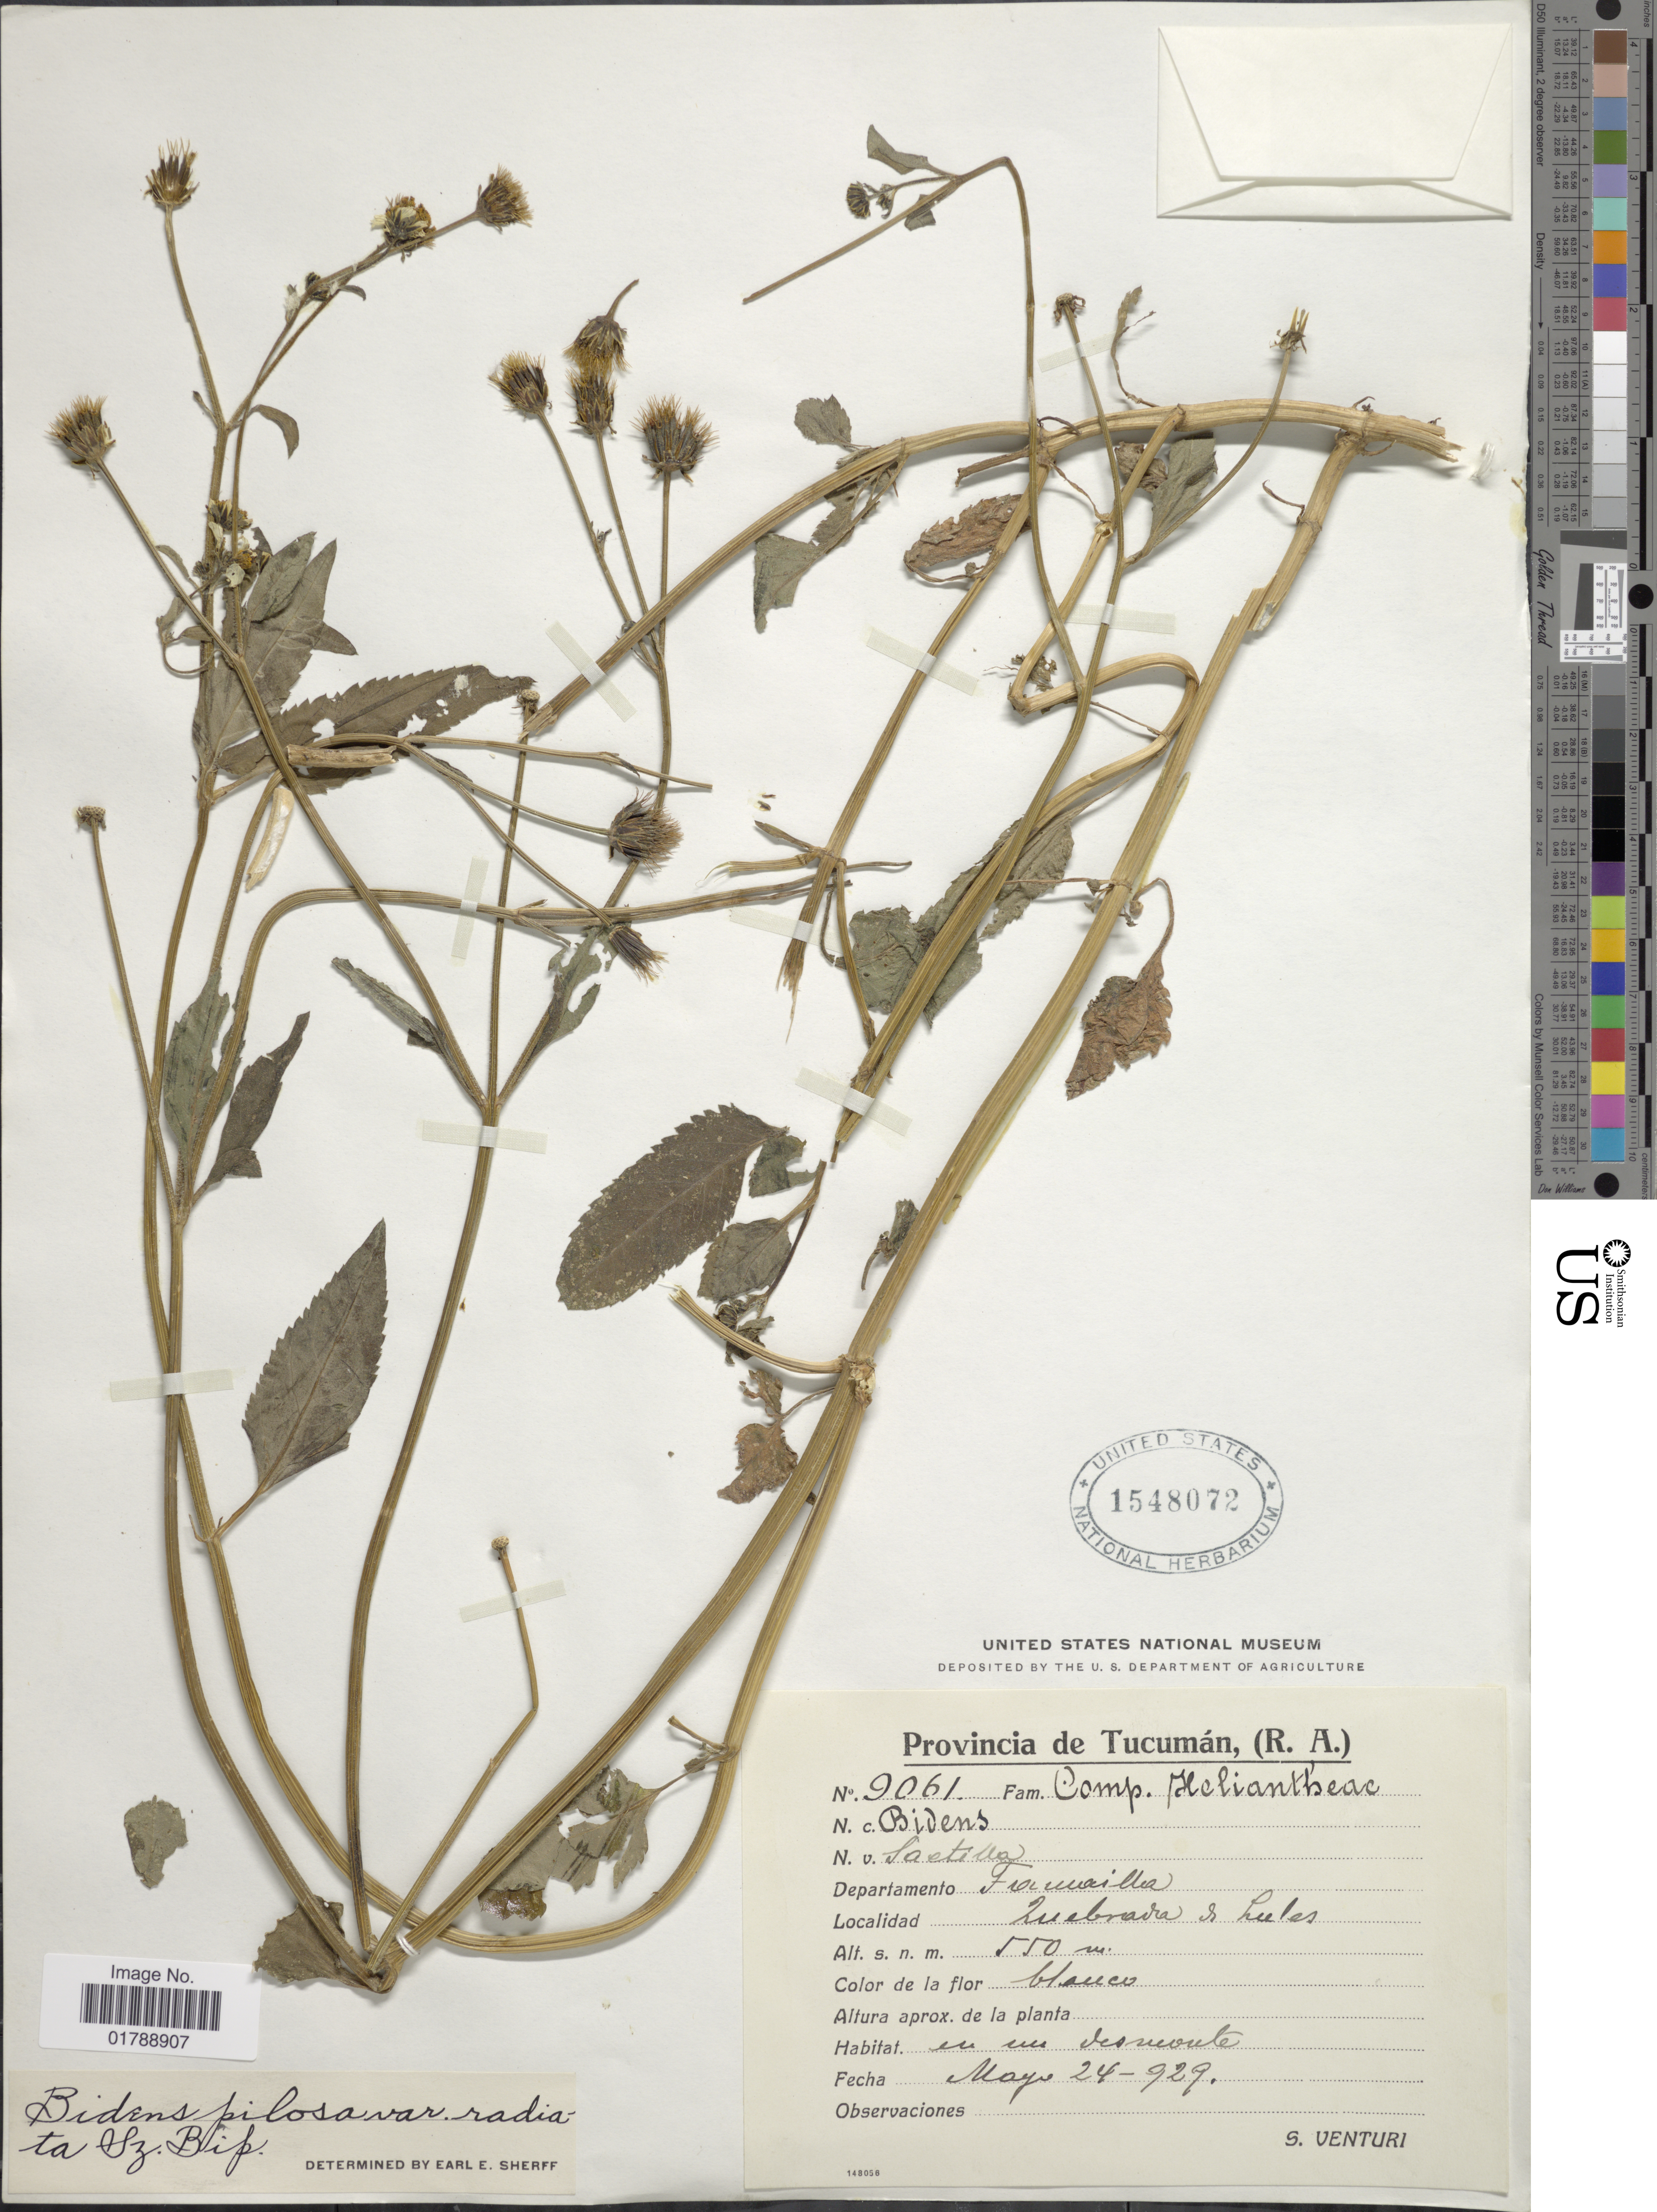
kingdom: Plantae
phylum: Tracheophyta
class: Magnoliopsida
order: Asterales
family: Asteraceae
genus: Bidens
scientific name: Bidens pilosa var. radiata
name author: (Sch. Bip.) J.A. Schmidt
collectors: S. Venturi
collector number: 9061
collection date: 1929-05-24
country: Argentina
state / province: Tucuman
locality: Departamento Fauvilla. Quebrada de Lules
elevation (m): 550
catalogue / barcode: US 1548072